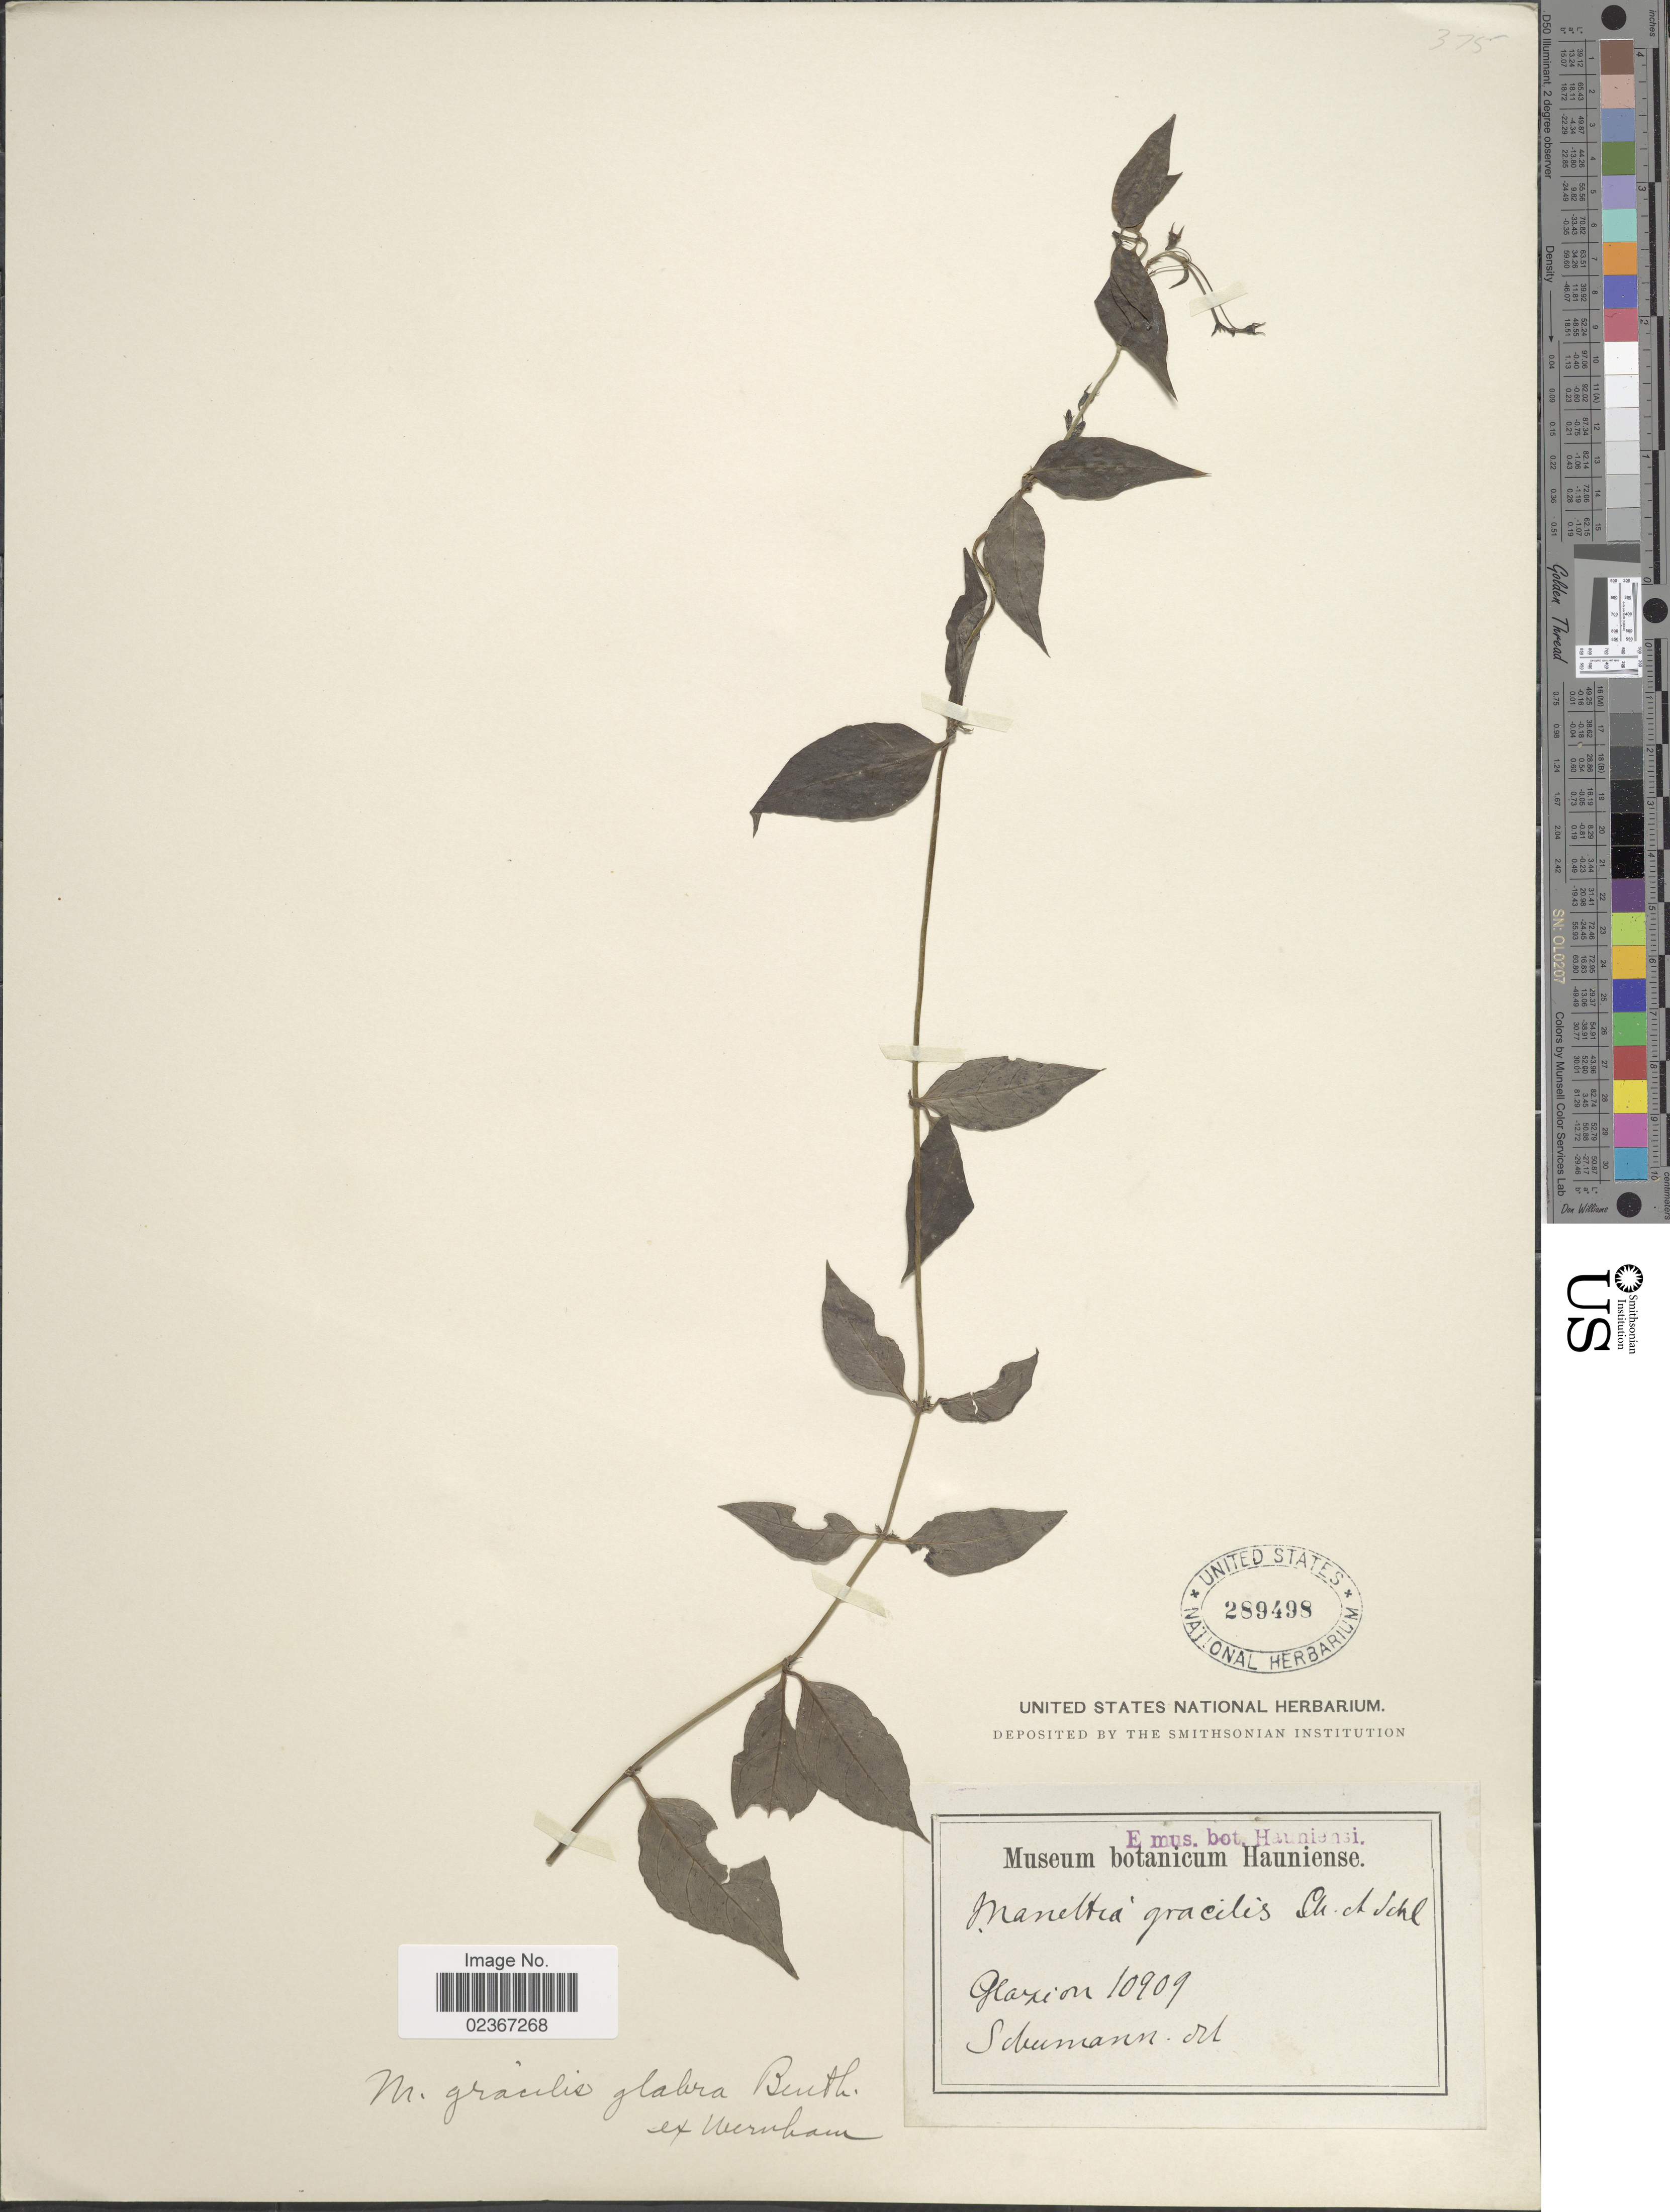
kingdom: Plantae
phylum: Tracheophyta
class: Magnoliopsida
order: Gentianales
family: Rubiaceae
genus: Manettia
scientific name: Manettia cordifolia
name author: Mart.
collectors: Glaziou, --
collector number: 10909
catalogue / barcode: US 289498